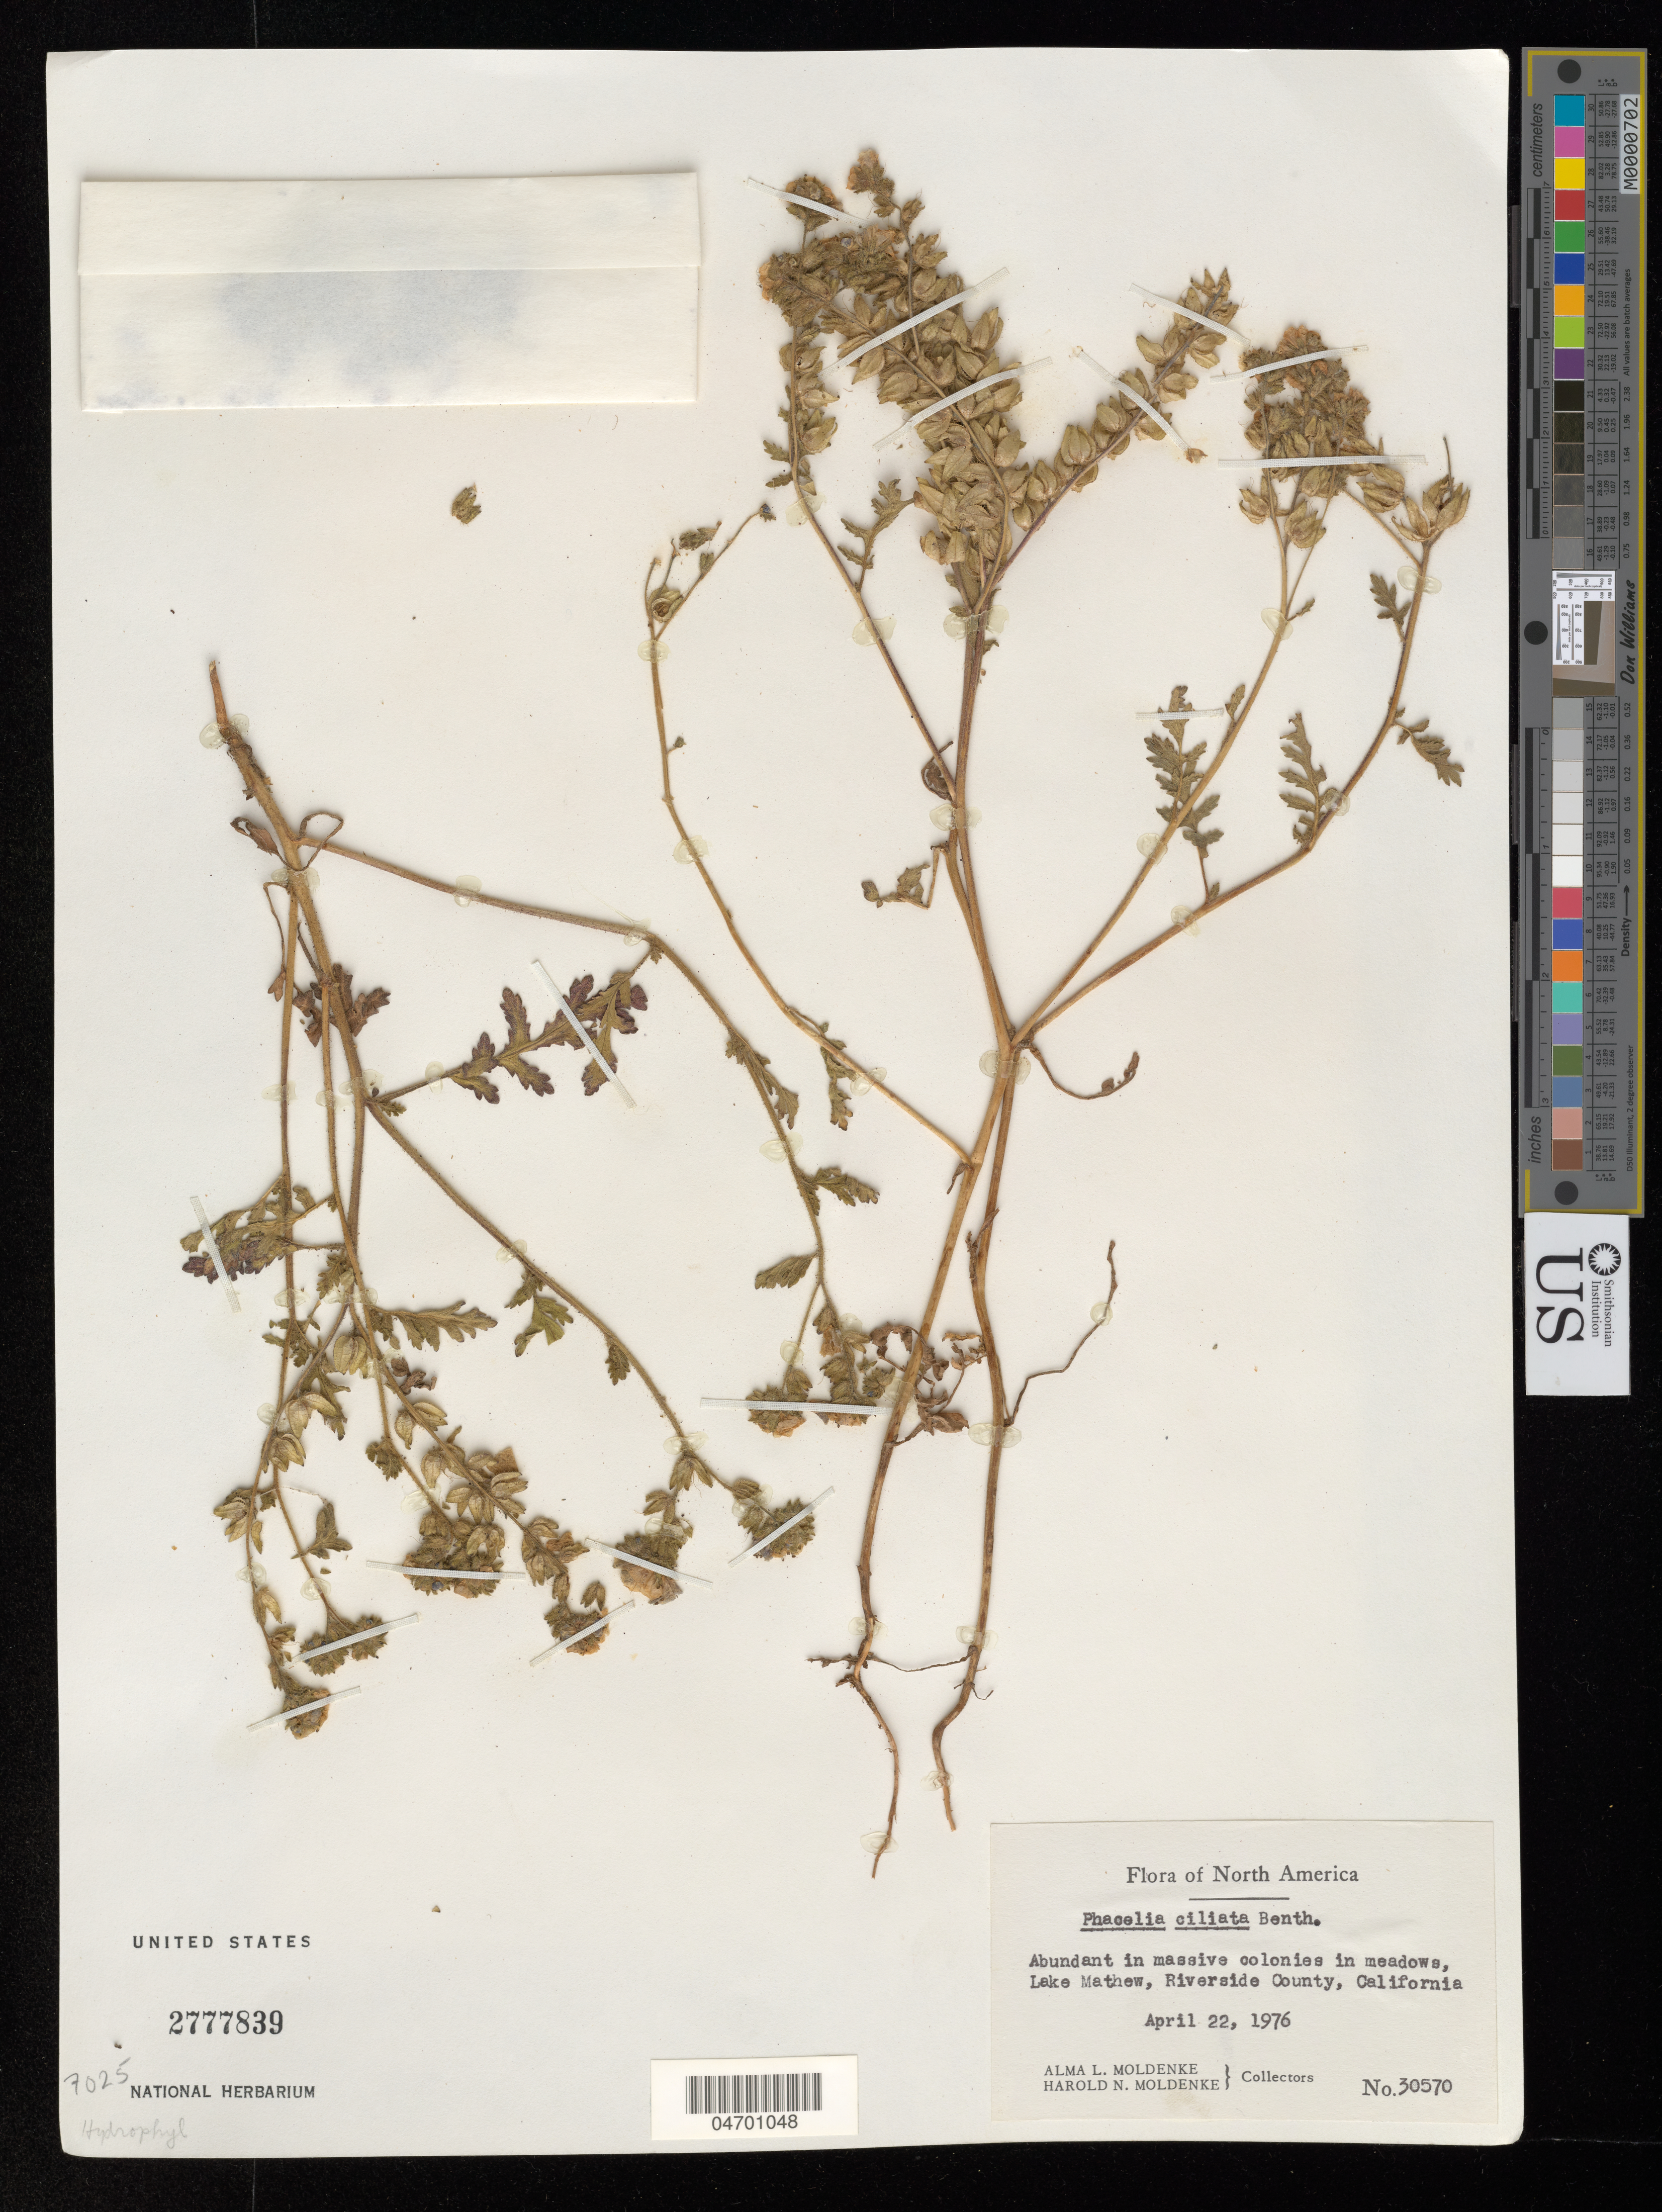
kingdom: Plantae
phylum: Tracheophyta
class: Magnoliopsida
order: Boraginales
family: Hydrophyllaceae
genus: Phacelia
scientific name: Phacelia ciliata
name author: Benth.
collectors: A. L. Moldenke & H. Moldenke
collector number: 30570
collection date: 1976-04-22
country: United States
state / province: California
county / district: Riverside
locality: Lake Mathew, Riverside County.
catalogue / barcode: US 2777839